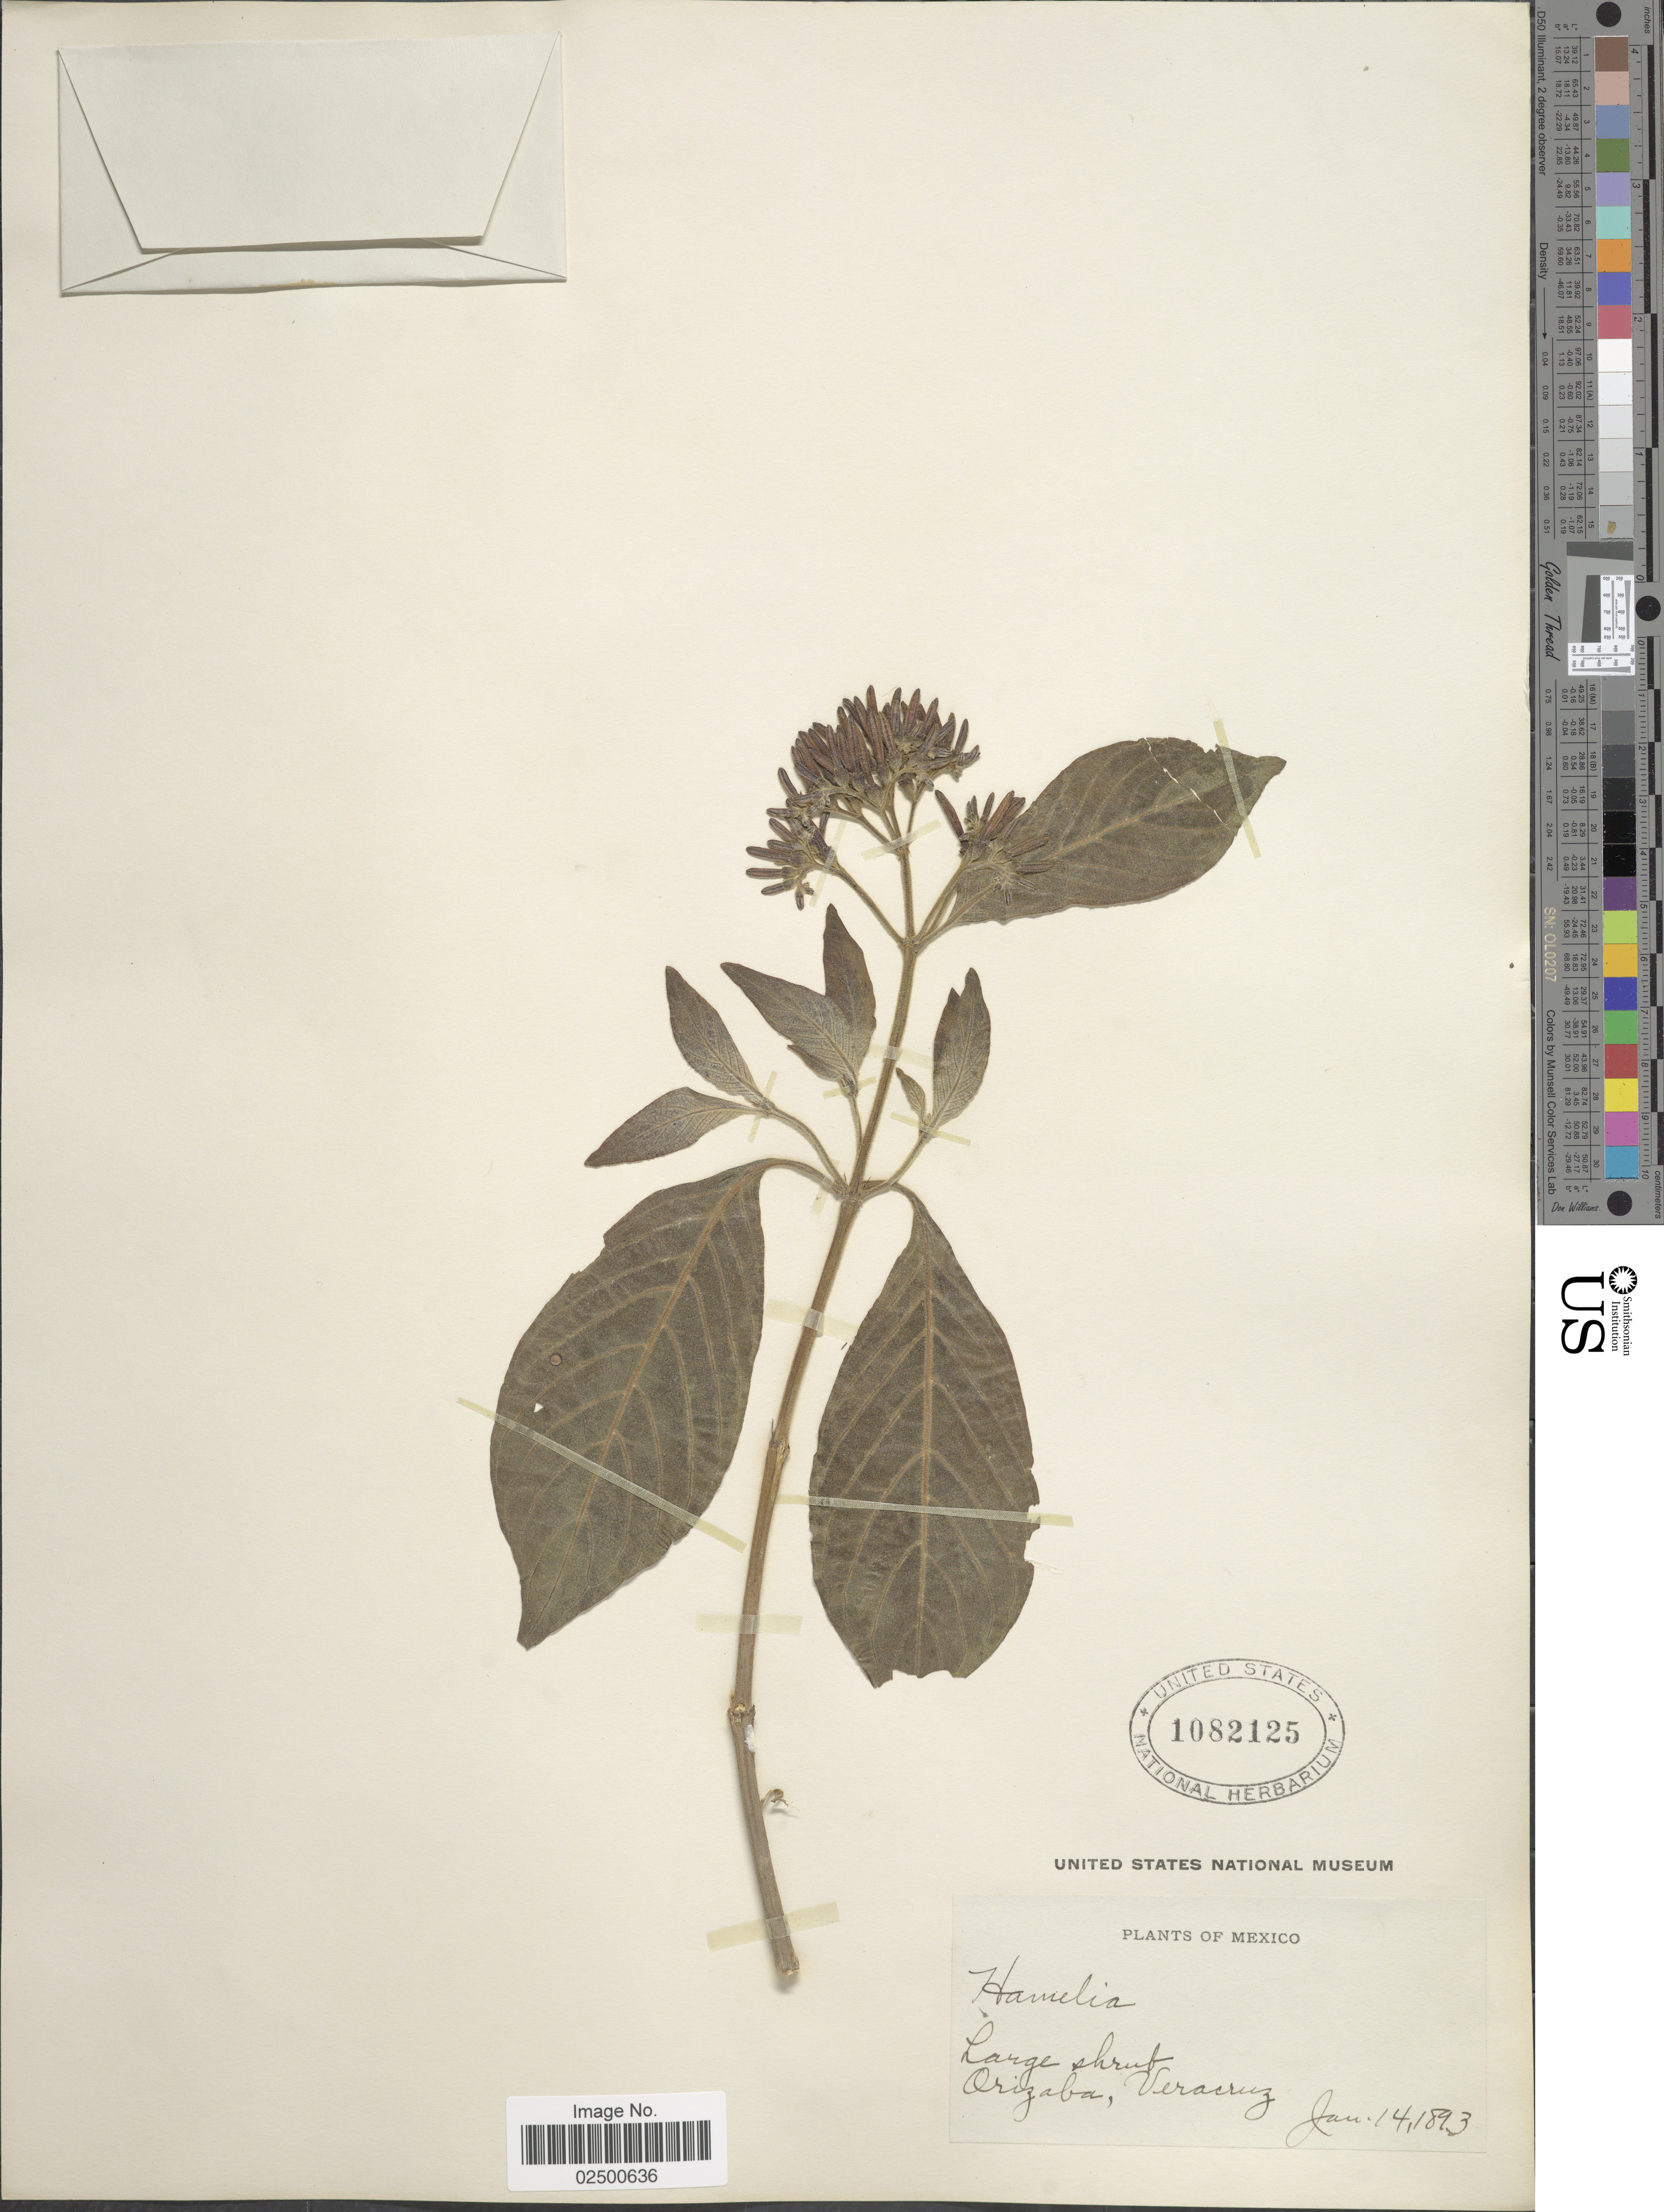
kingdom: Plantae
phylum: Tracheophyta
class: Magnoliopsida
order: Gentianales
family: Rubiaceae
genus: Hamelia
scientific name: Hamelia patens var. patens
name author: Jacq.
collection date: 1893-01-14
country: Mexico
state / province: Veracruz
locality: Orizaba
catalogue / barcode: US 1082125